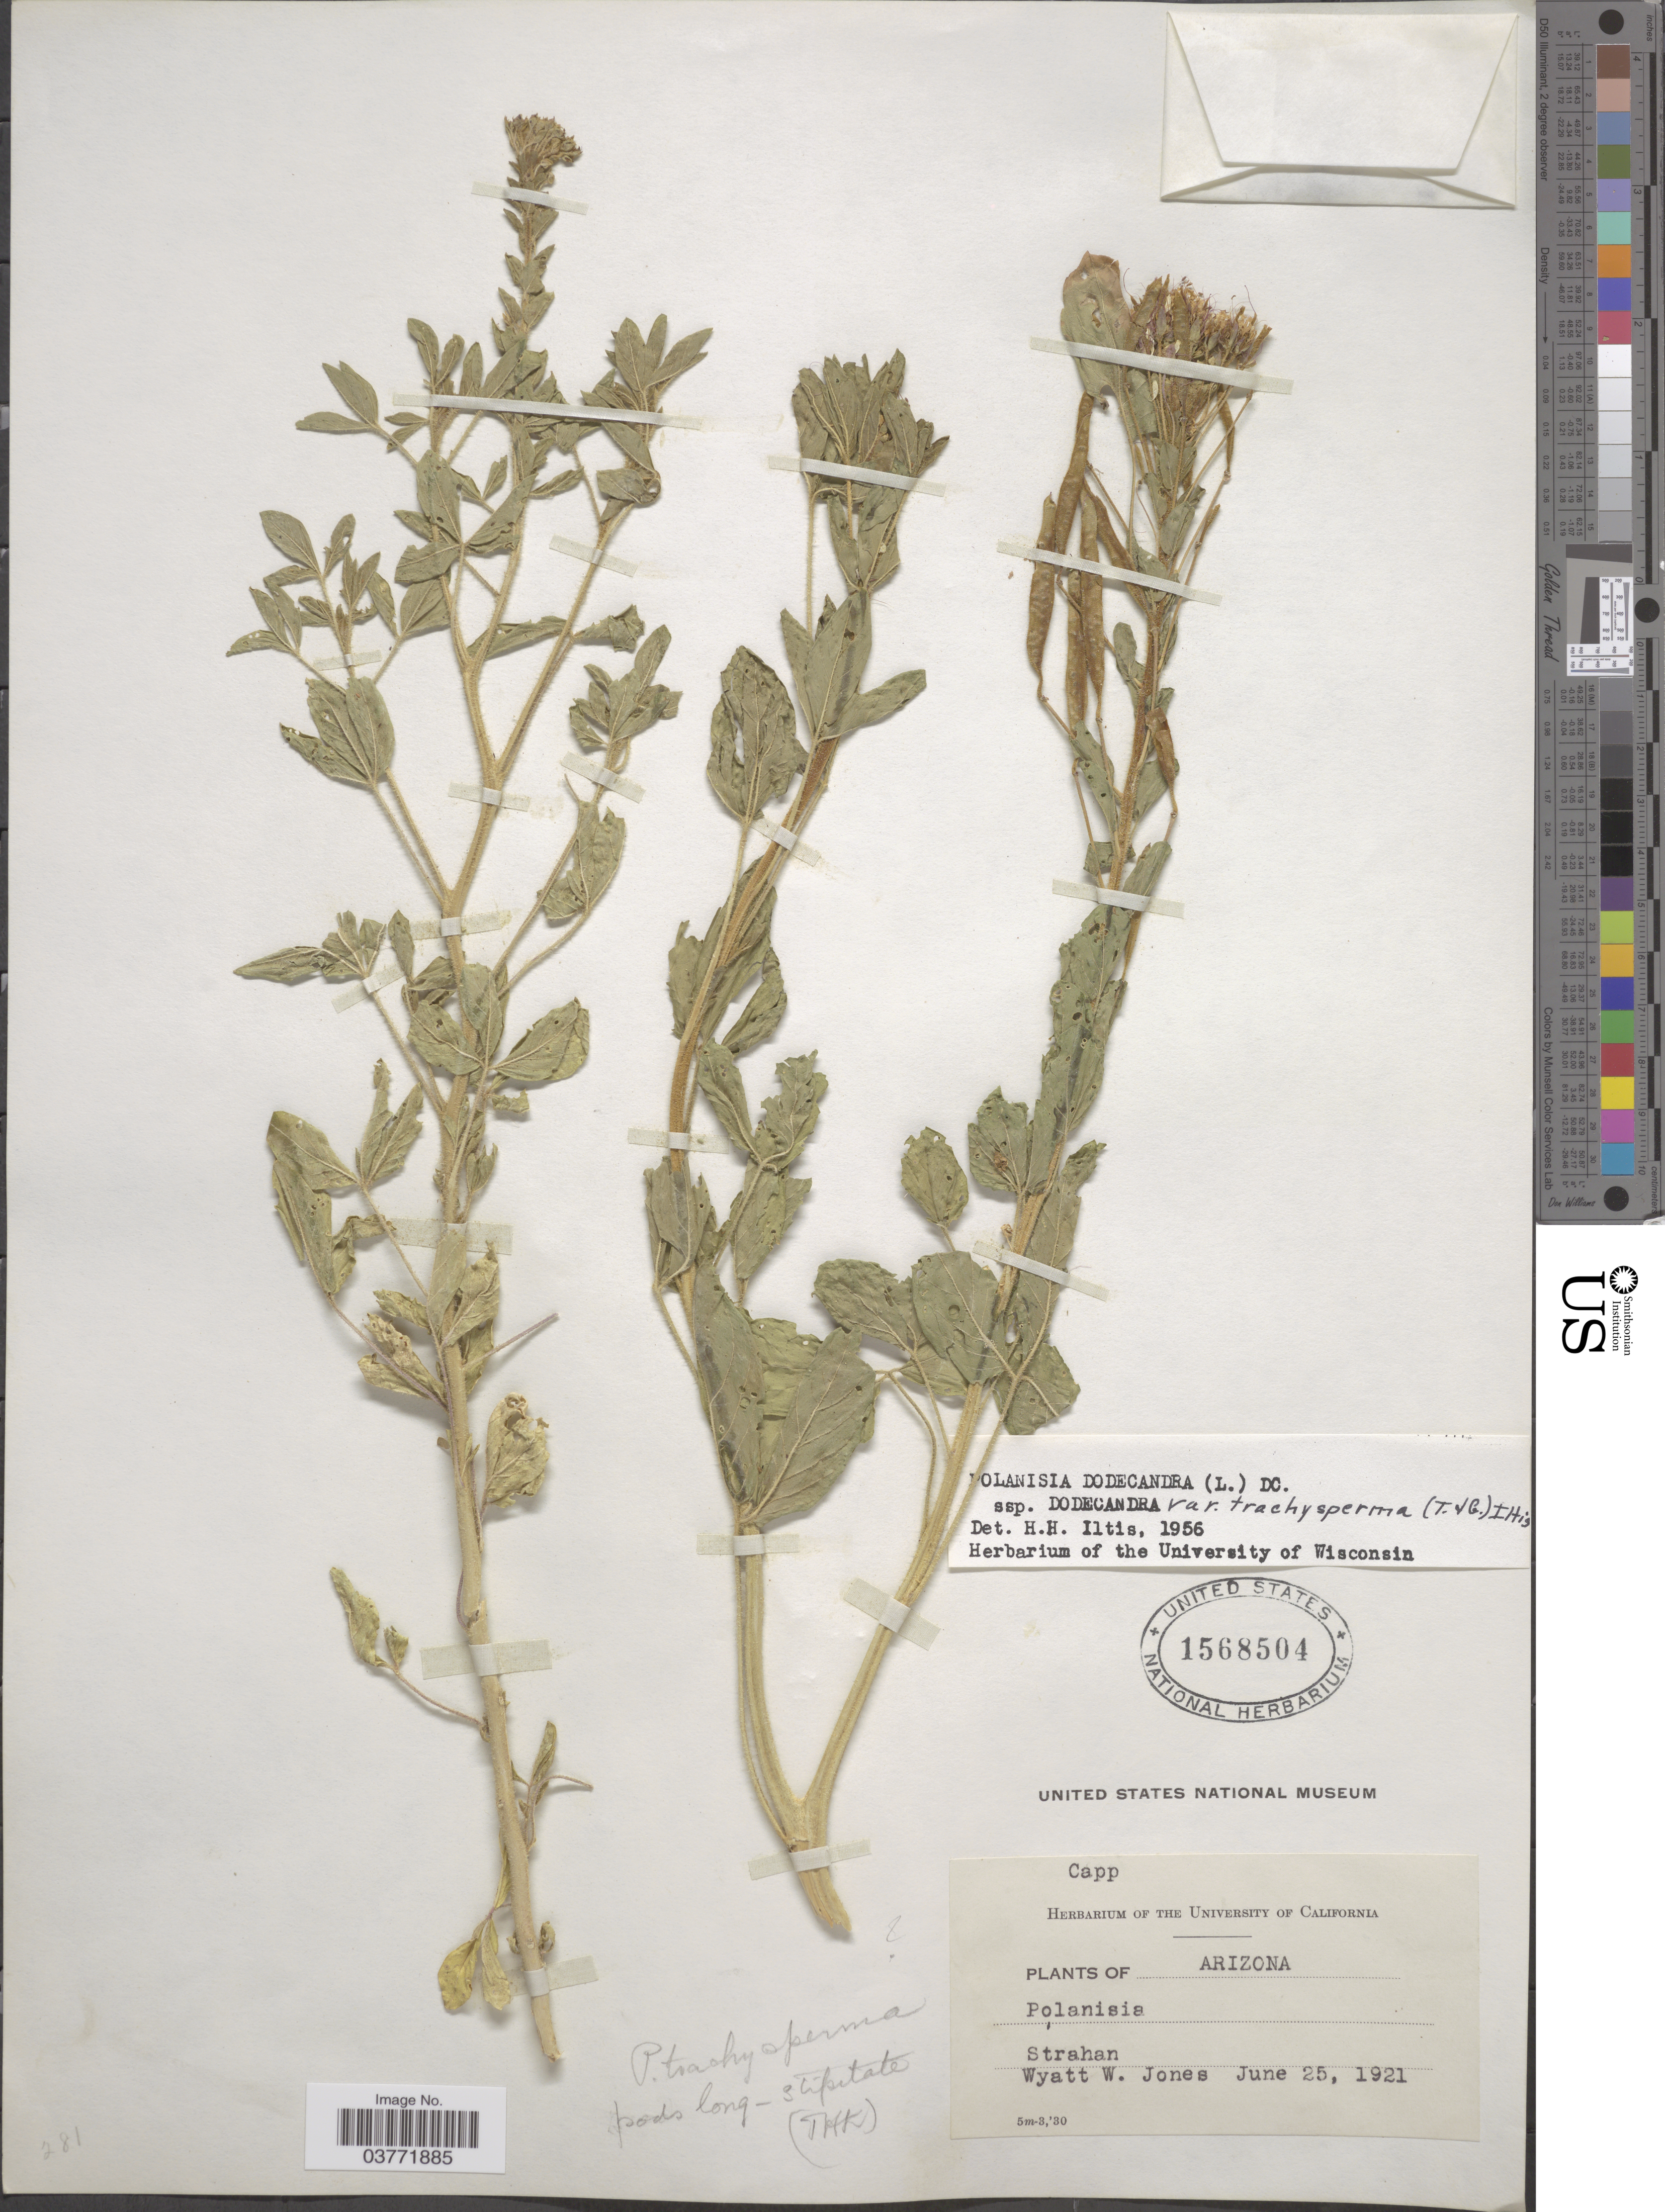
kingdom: Plantae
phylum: Tracheophyta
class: Magnoliopsida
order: Brassicales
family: Cleomaceae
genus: Polanisia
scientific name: Polanisia trachysperma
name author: Torr. & A. Gray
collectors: W. W. Jones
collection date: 1921-06-25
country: United States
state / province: Arizona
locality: Strahan.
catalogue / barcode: US 1568504